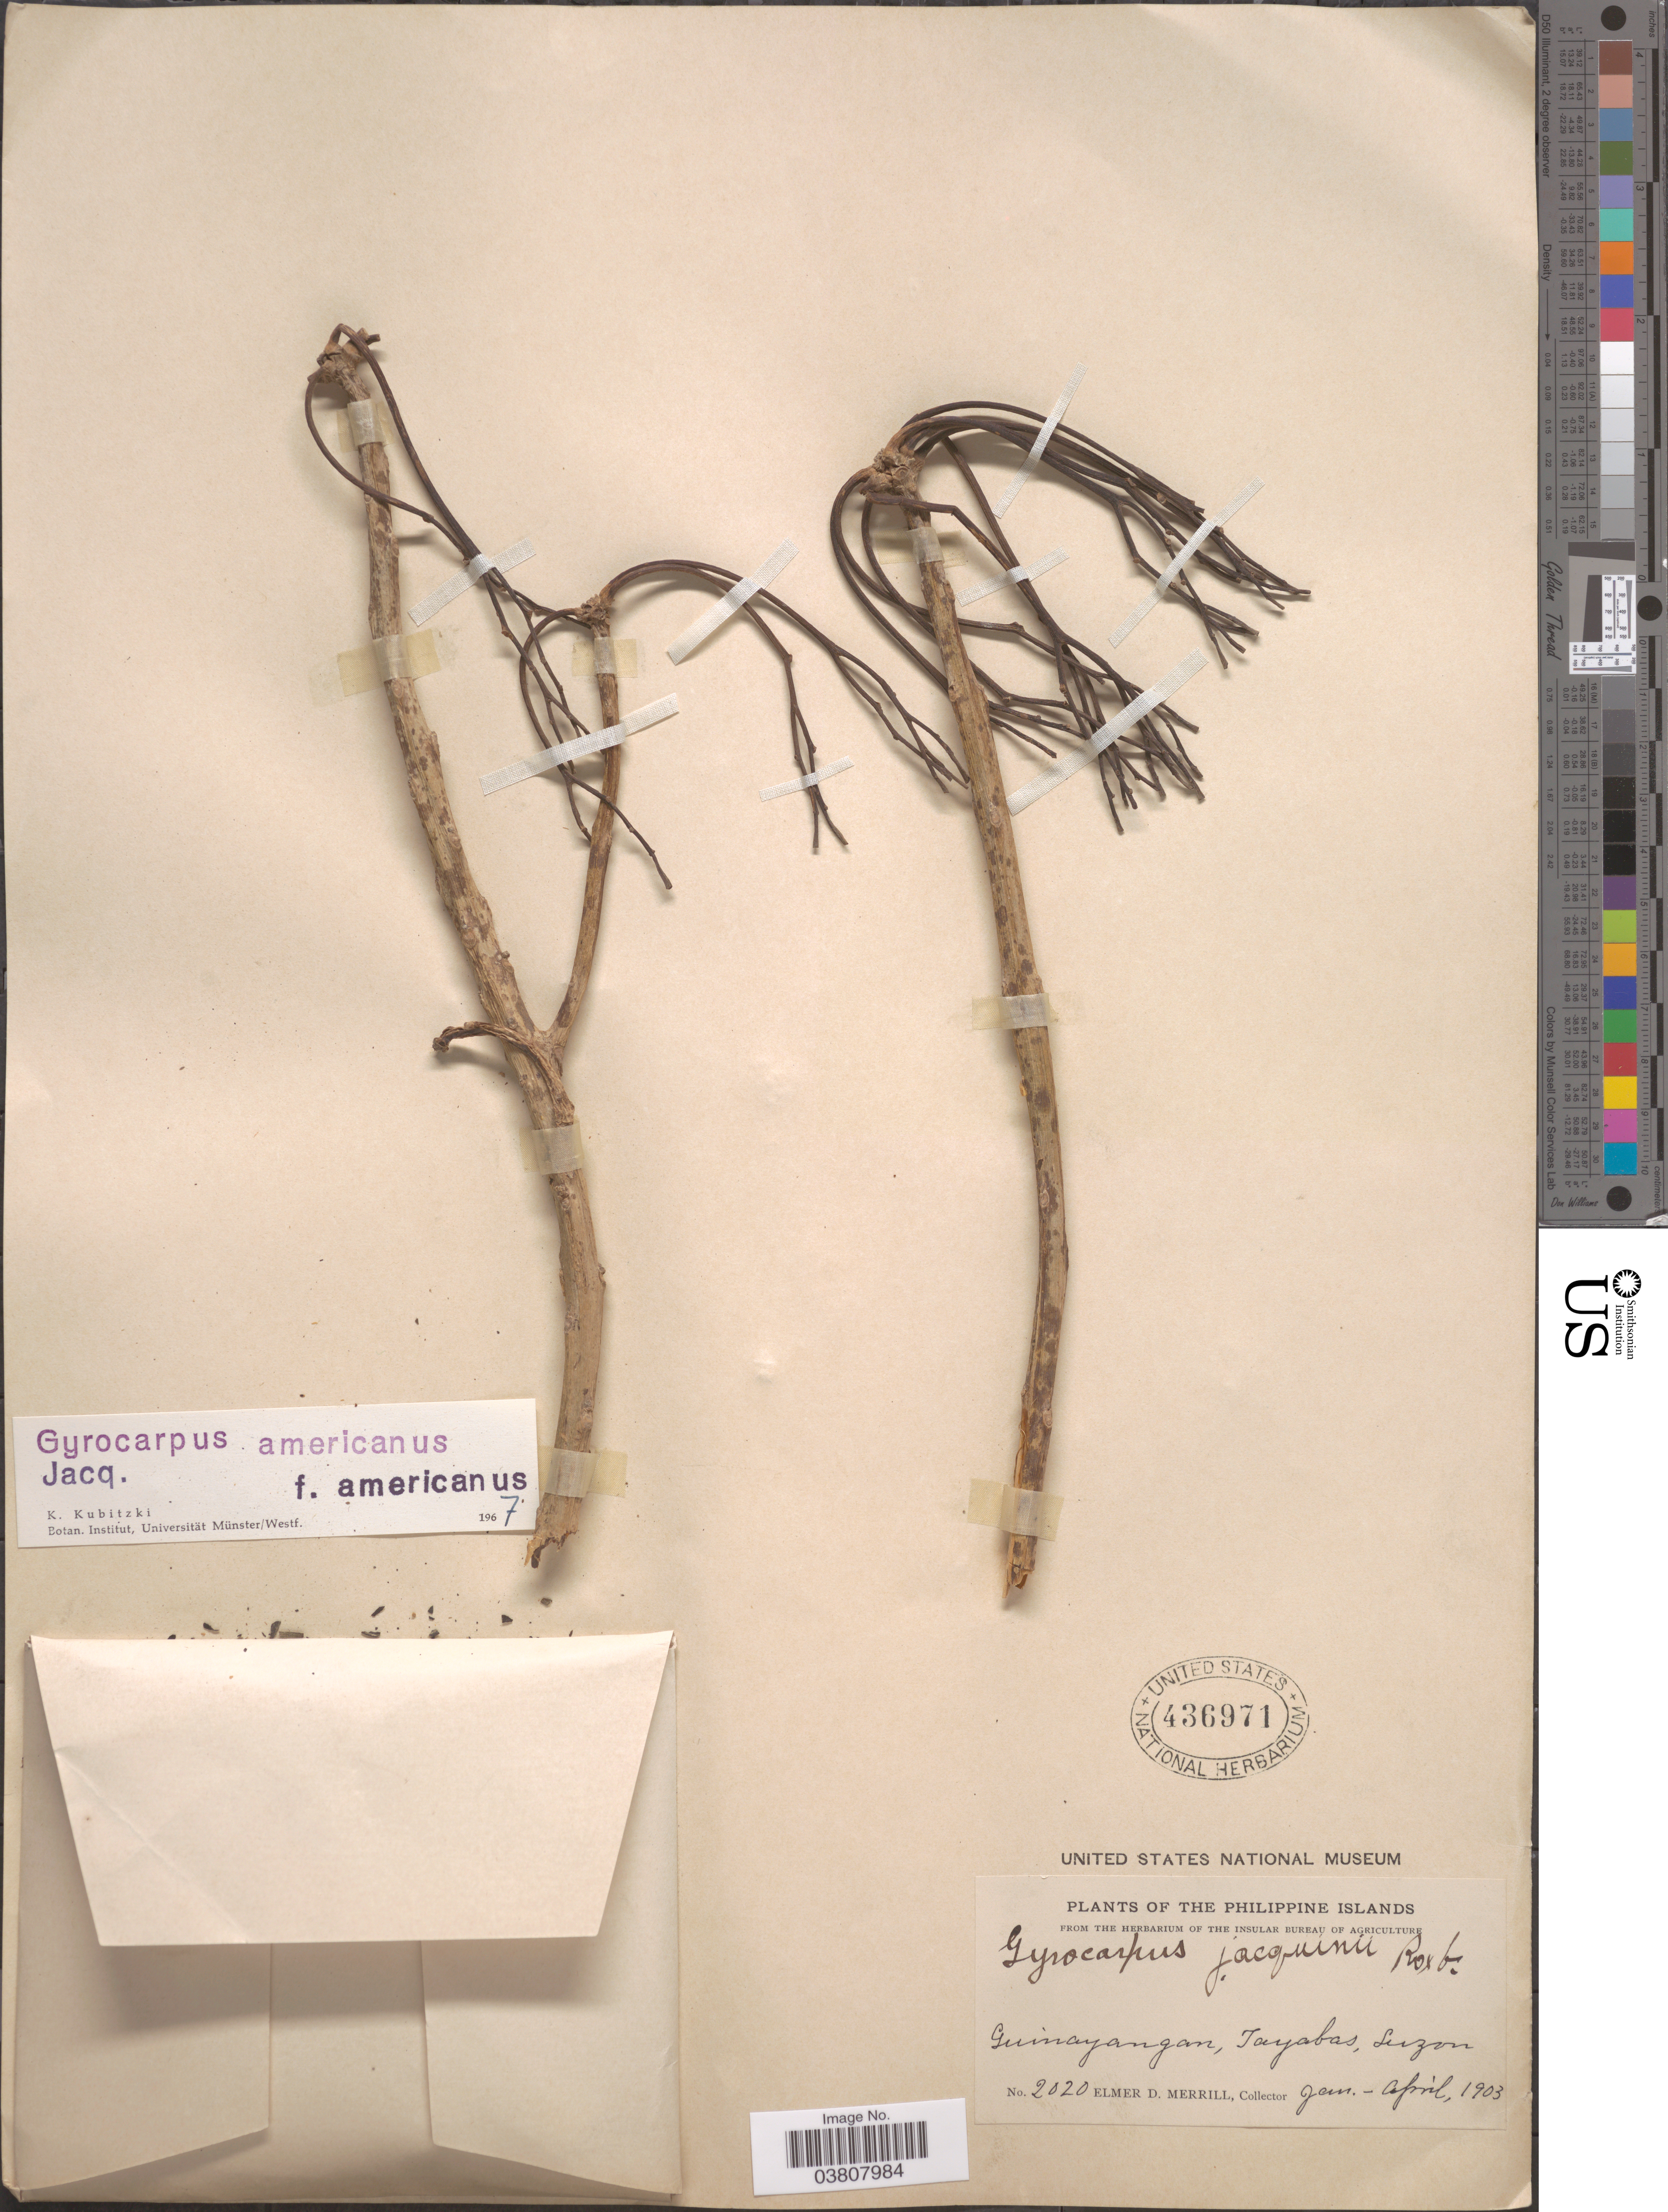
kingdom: Plantae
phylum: Tracheophyta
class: Magnoliopsida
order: Laurales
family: Hernandiaceae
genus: Gyrocarpus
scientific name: Gyrocarpus americanus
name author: Jacq.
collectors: E. D. Merrill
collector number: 2020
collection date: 1903-01/1903-04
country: Philippines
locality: Guinayangan, Tayabas, Luzon.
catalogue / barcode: US 436971